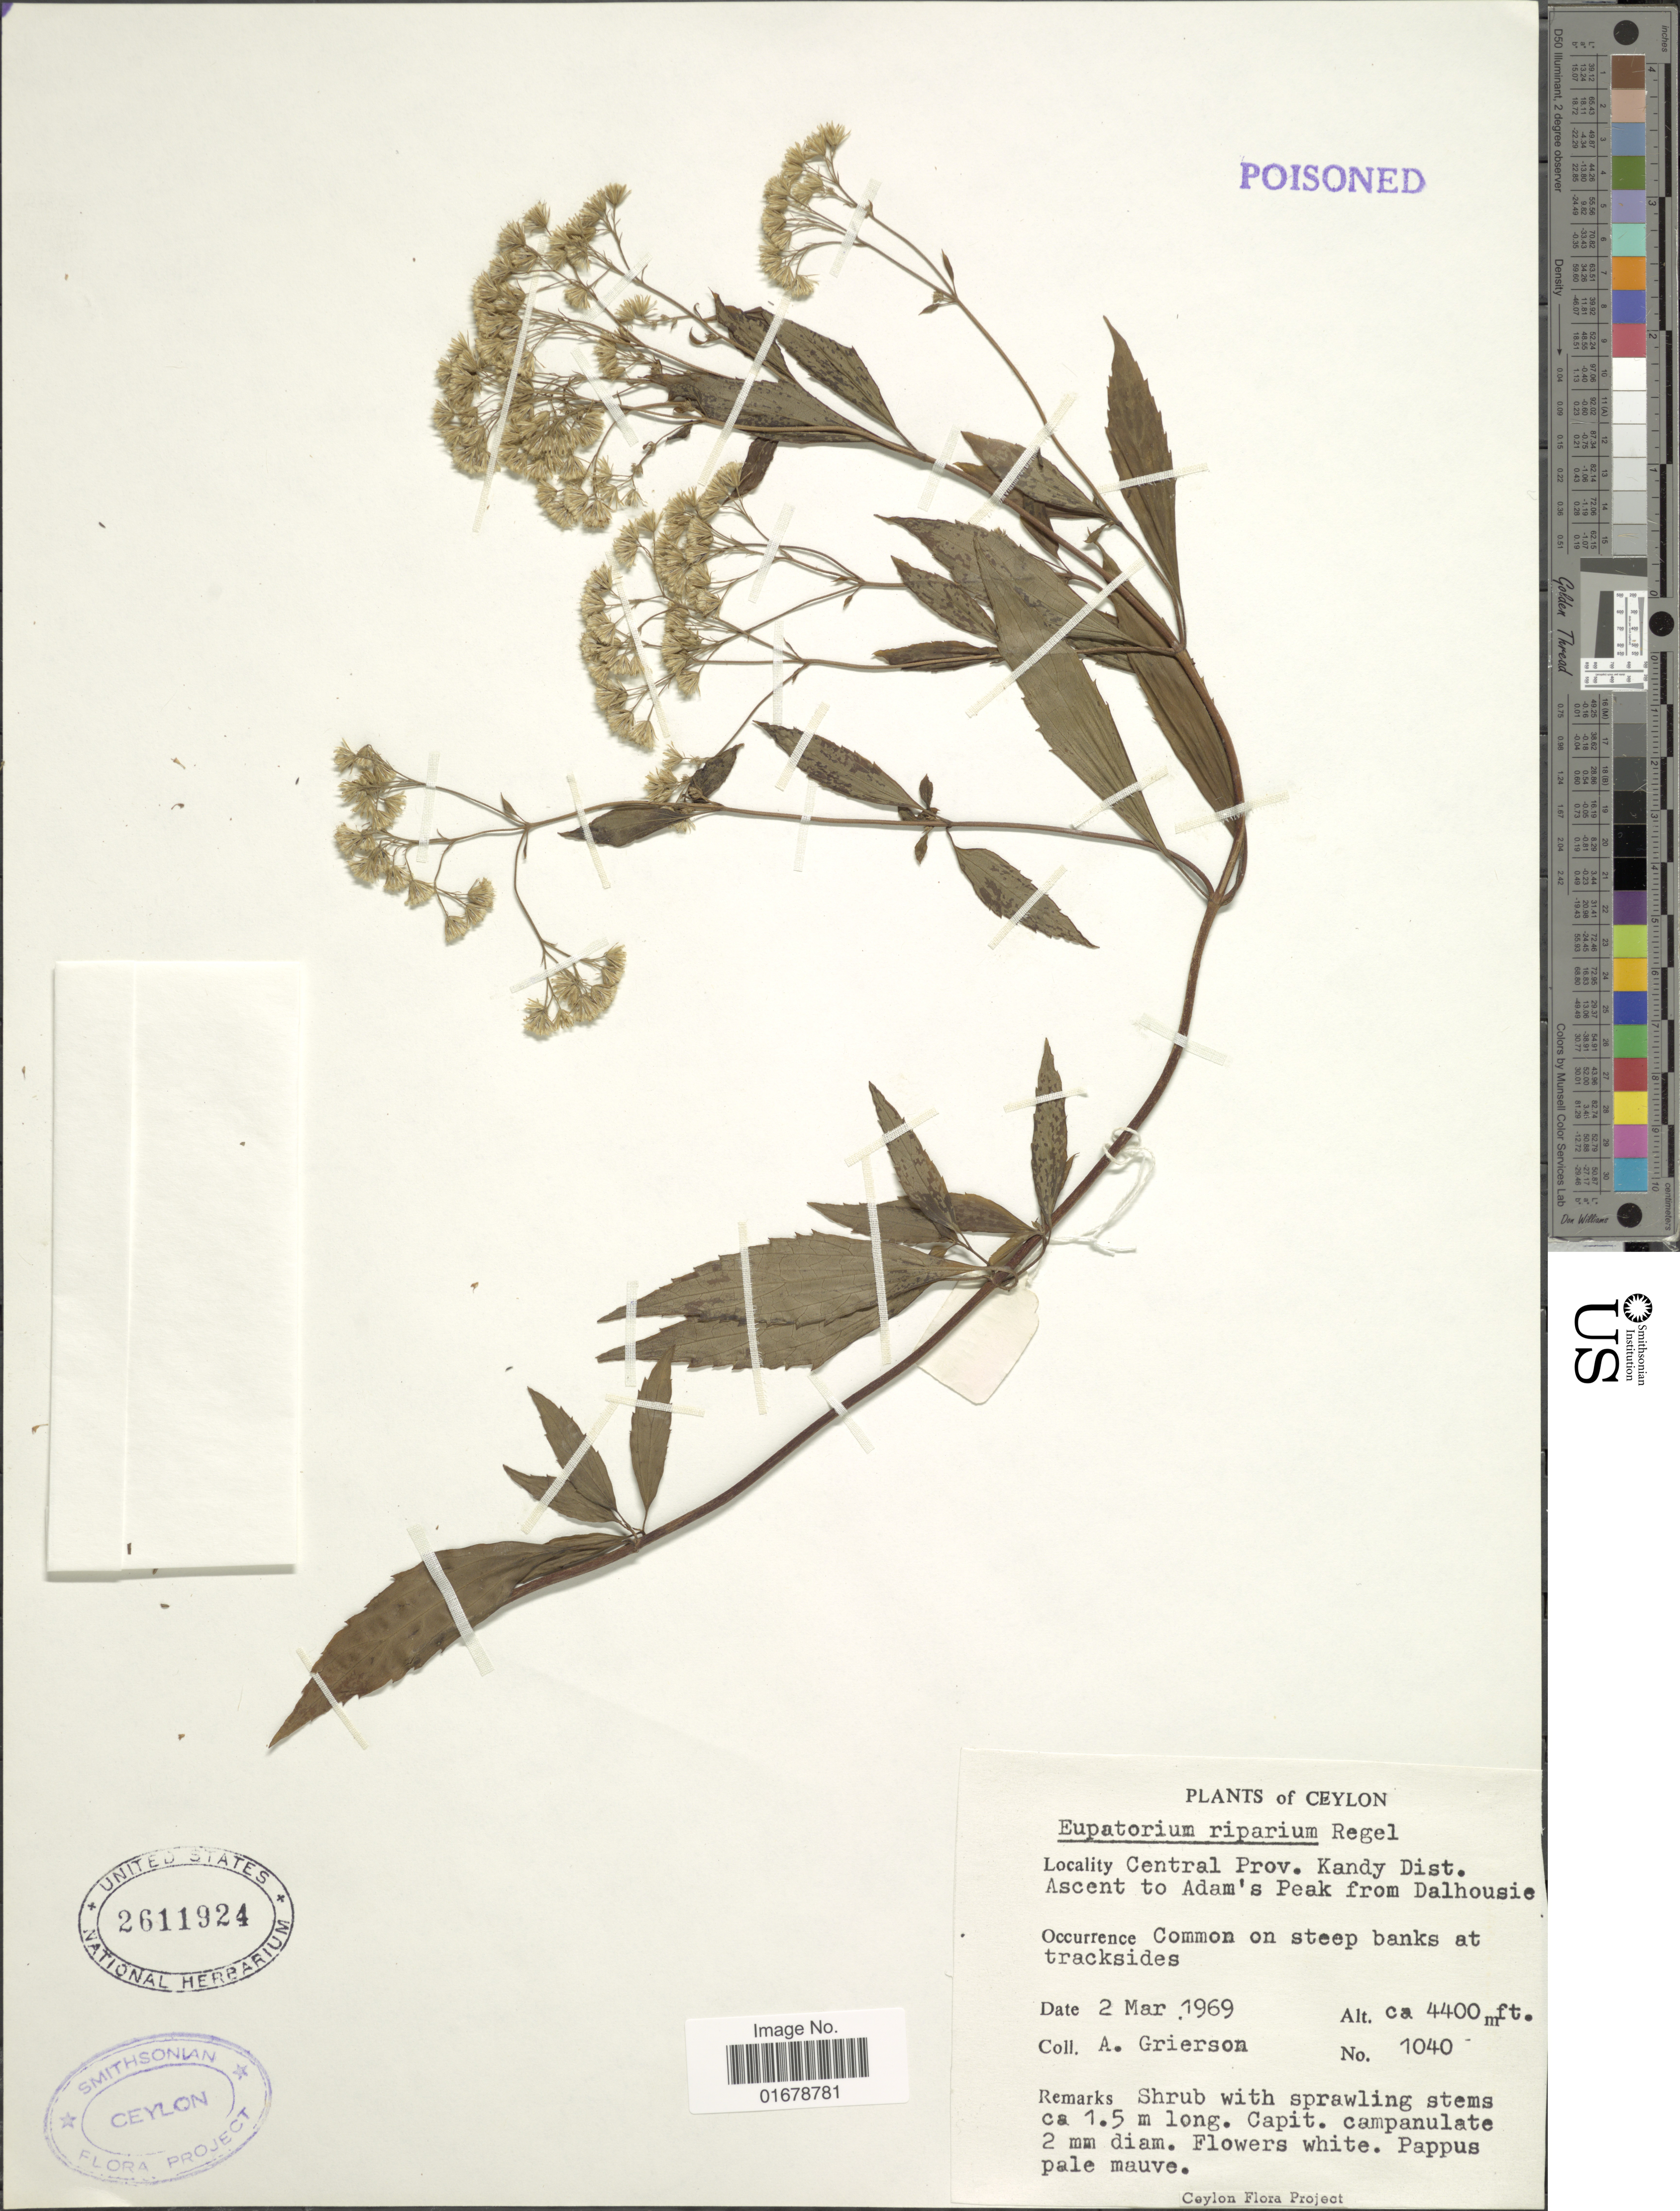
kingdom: Plantae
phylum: Tracheophyta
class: Magnoliopsida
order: Asterales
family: Asteraceae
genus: Ageratina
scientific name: Ageratina riparia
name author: (Regel) R.M. King & H. Rob.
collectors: A. Grierson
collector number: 1040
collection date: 1969-03-02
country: Sri Lanka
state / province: Central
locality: Central Prov., Kandy Dist. Ascent to Adam's Peak from Dalhousie, Ceylon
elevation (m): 1341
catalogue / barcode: US 2611924